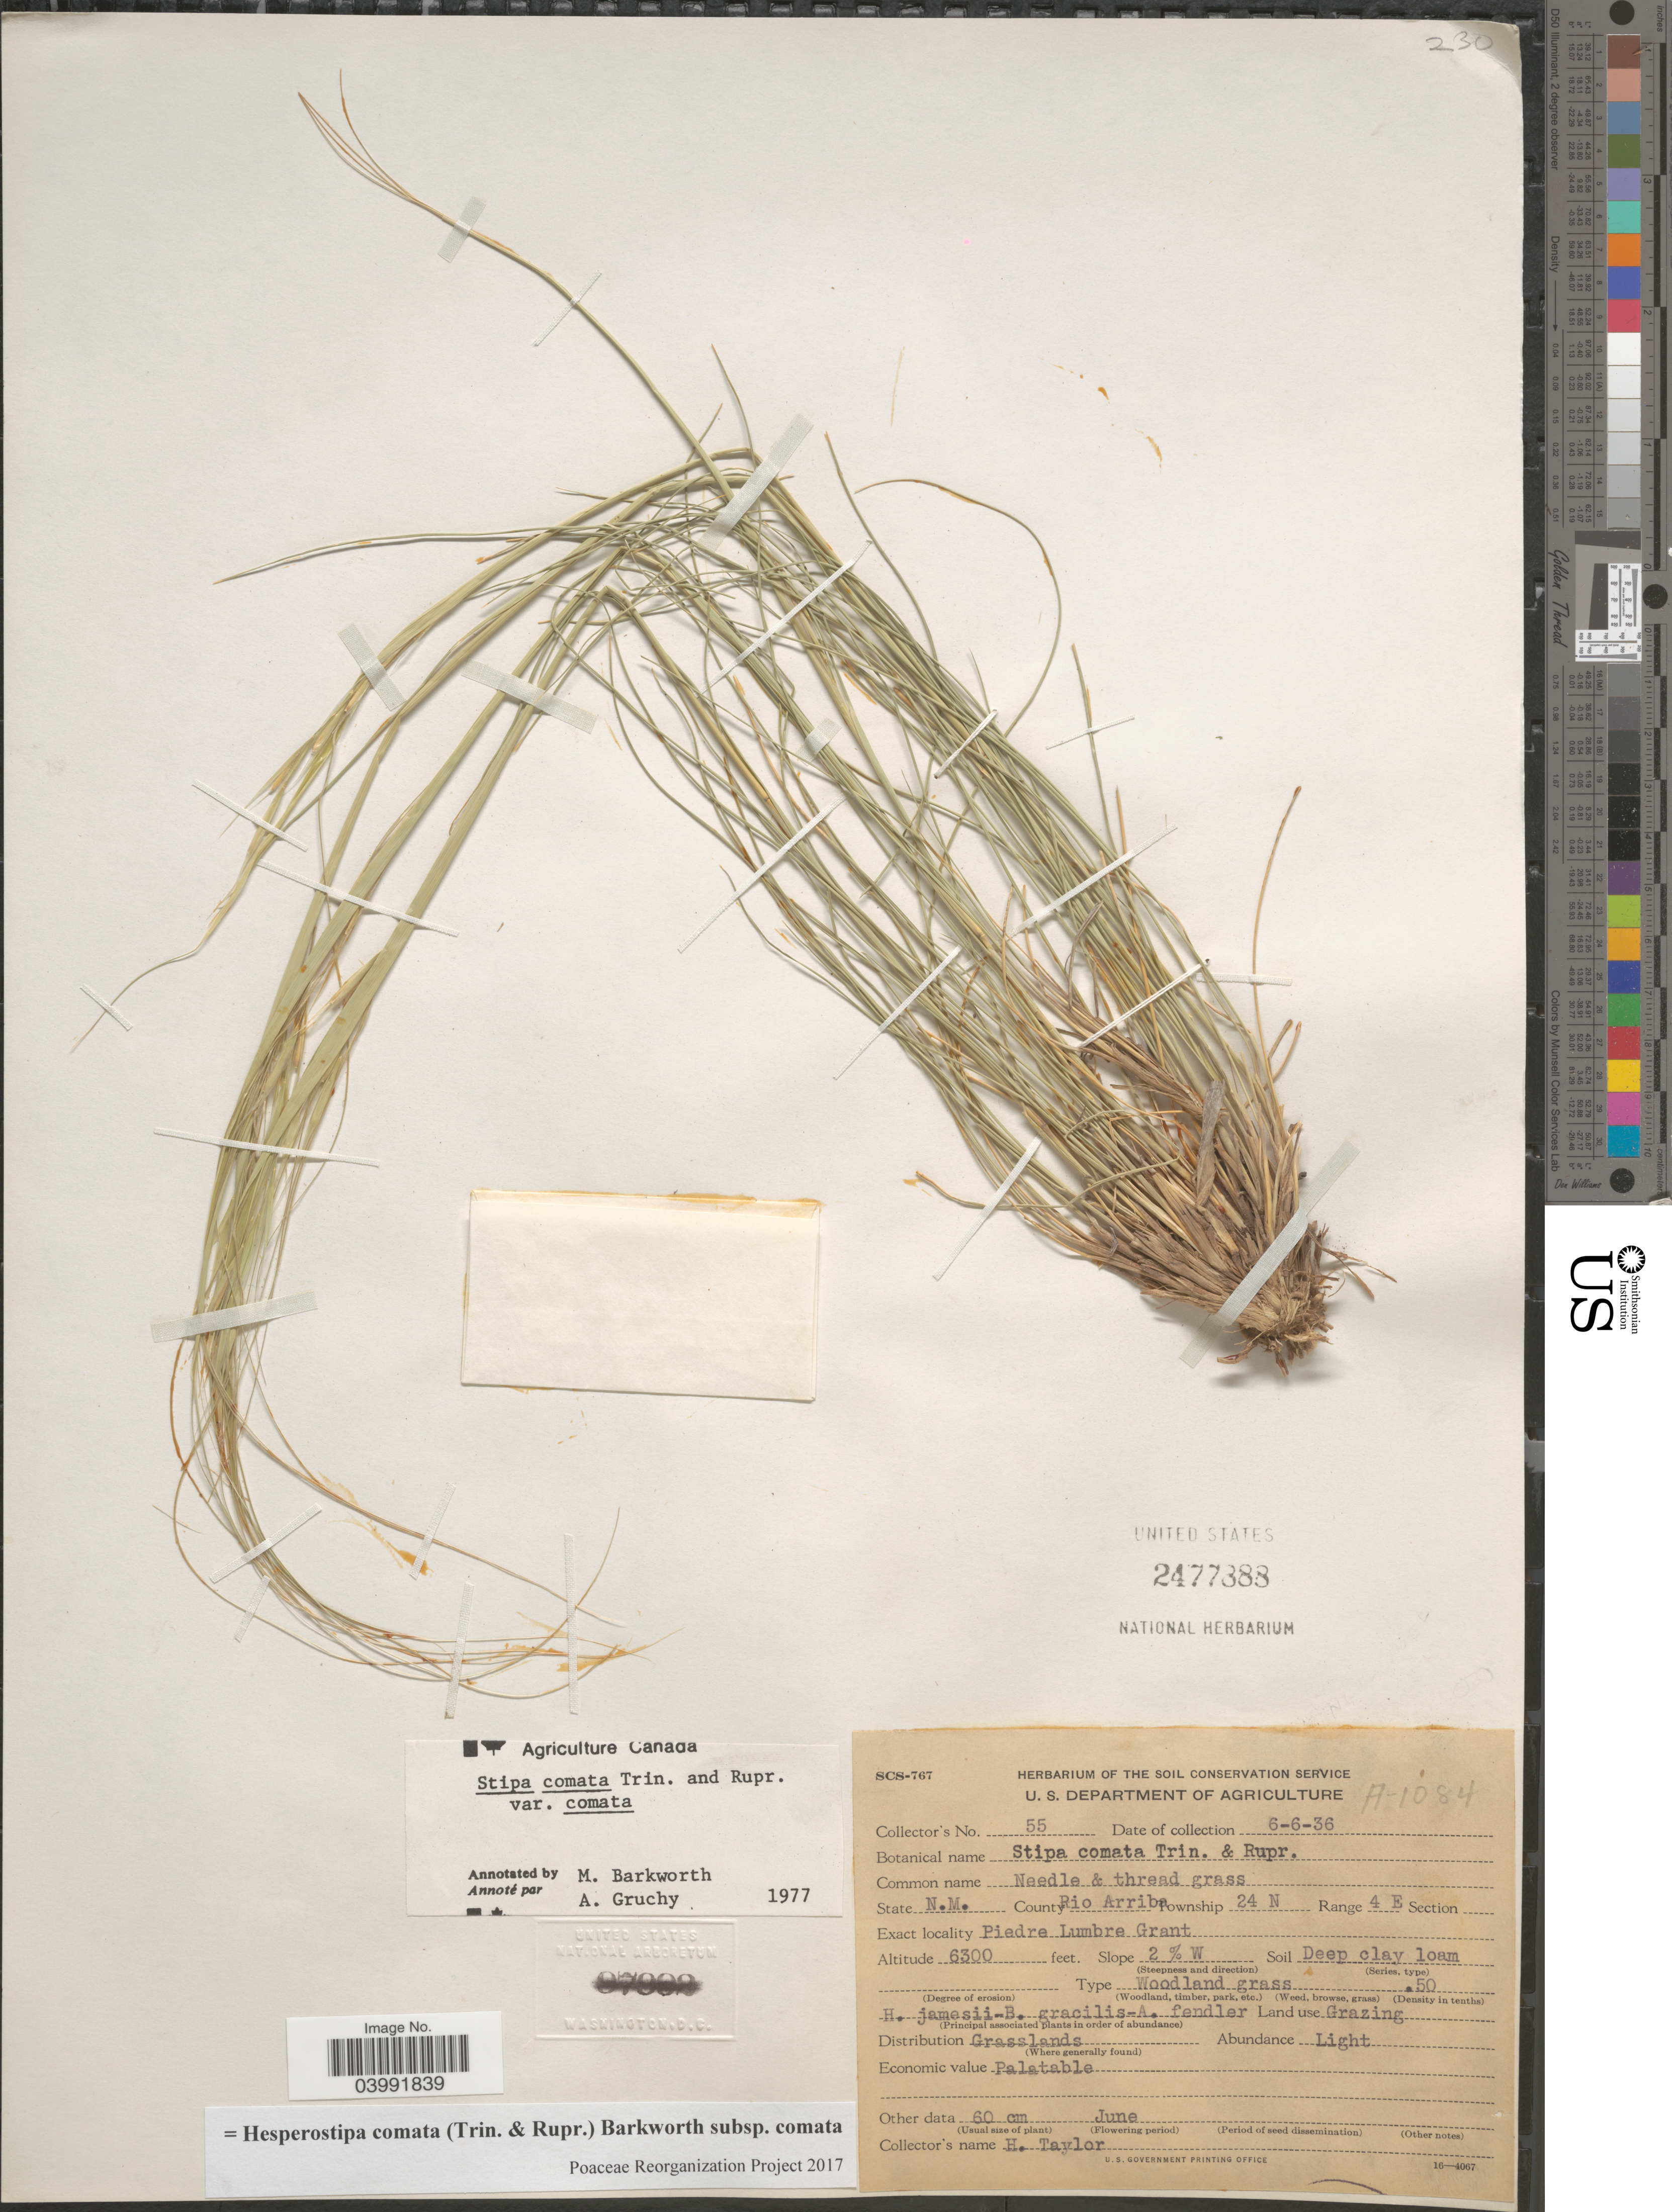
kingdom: Plantae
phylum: Tracheophyta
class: Liliopsida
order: Poales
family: Poaceae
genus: Hesperostipa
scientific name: Hesperostipa comata subsp. comata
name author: (Trin. & Rupr.) Barkworth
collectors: H. Taylor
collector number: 55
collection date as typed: Transcribed d/m/y: 6/6/36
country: United States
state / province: New Mexico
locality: County Rio Arriba. Township 24 N. Range 4 E. Piedre Lumbre Grant.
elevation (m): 1920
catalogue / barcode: US 2477888